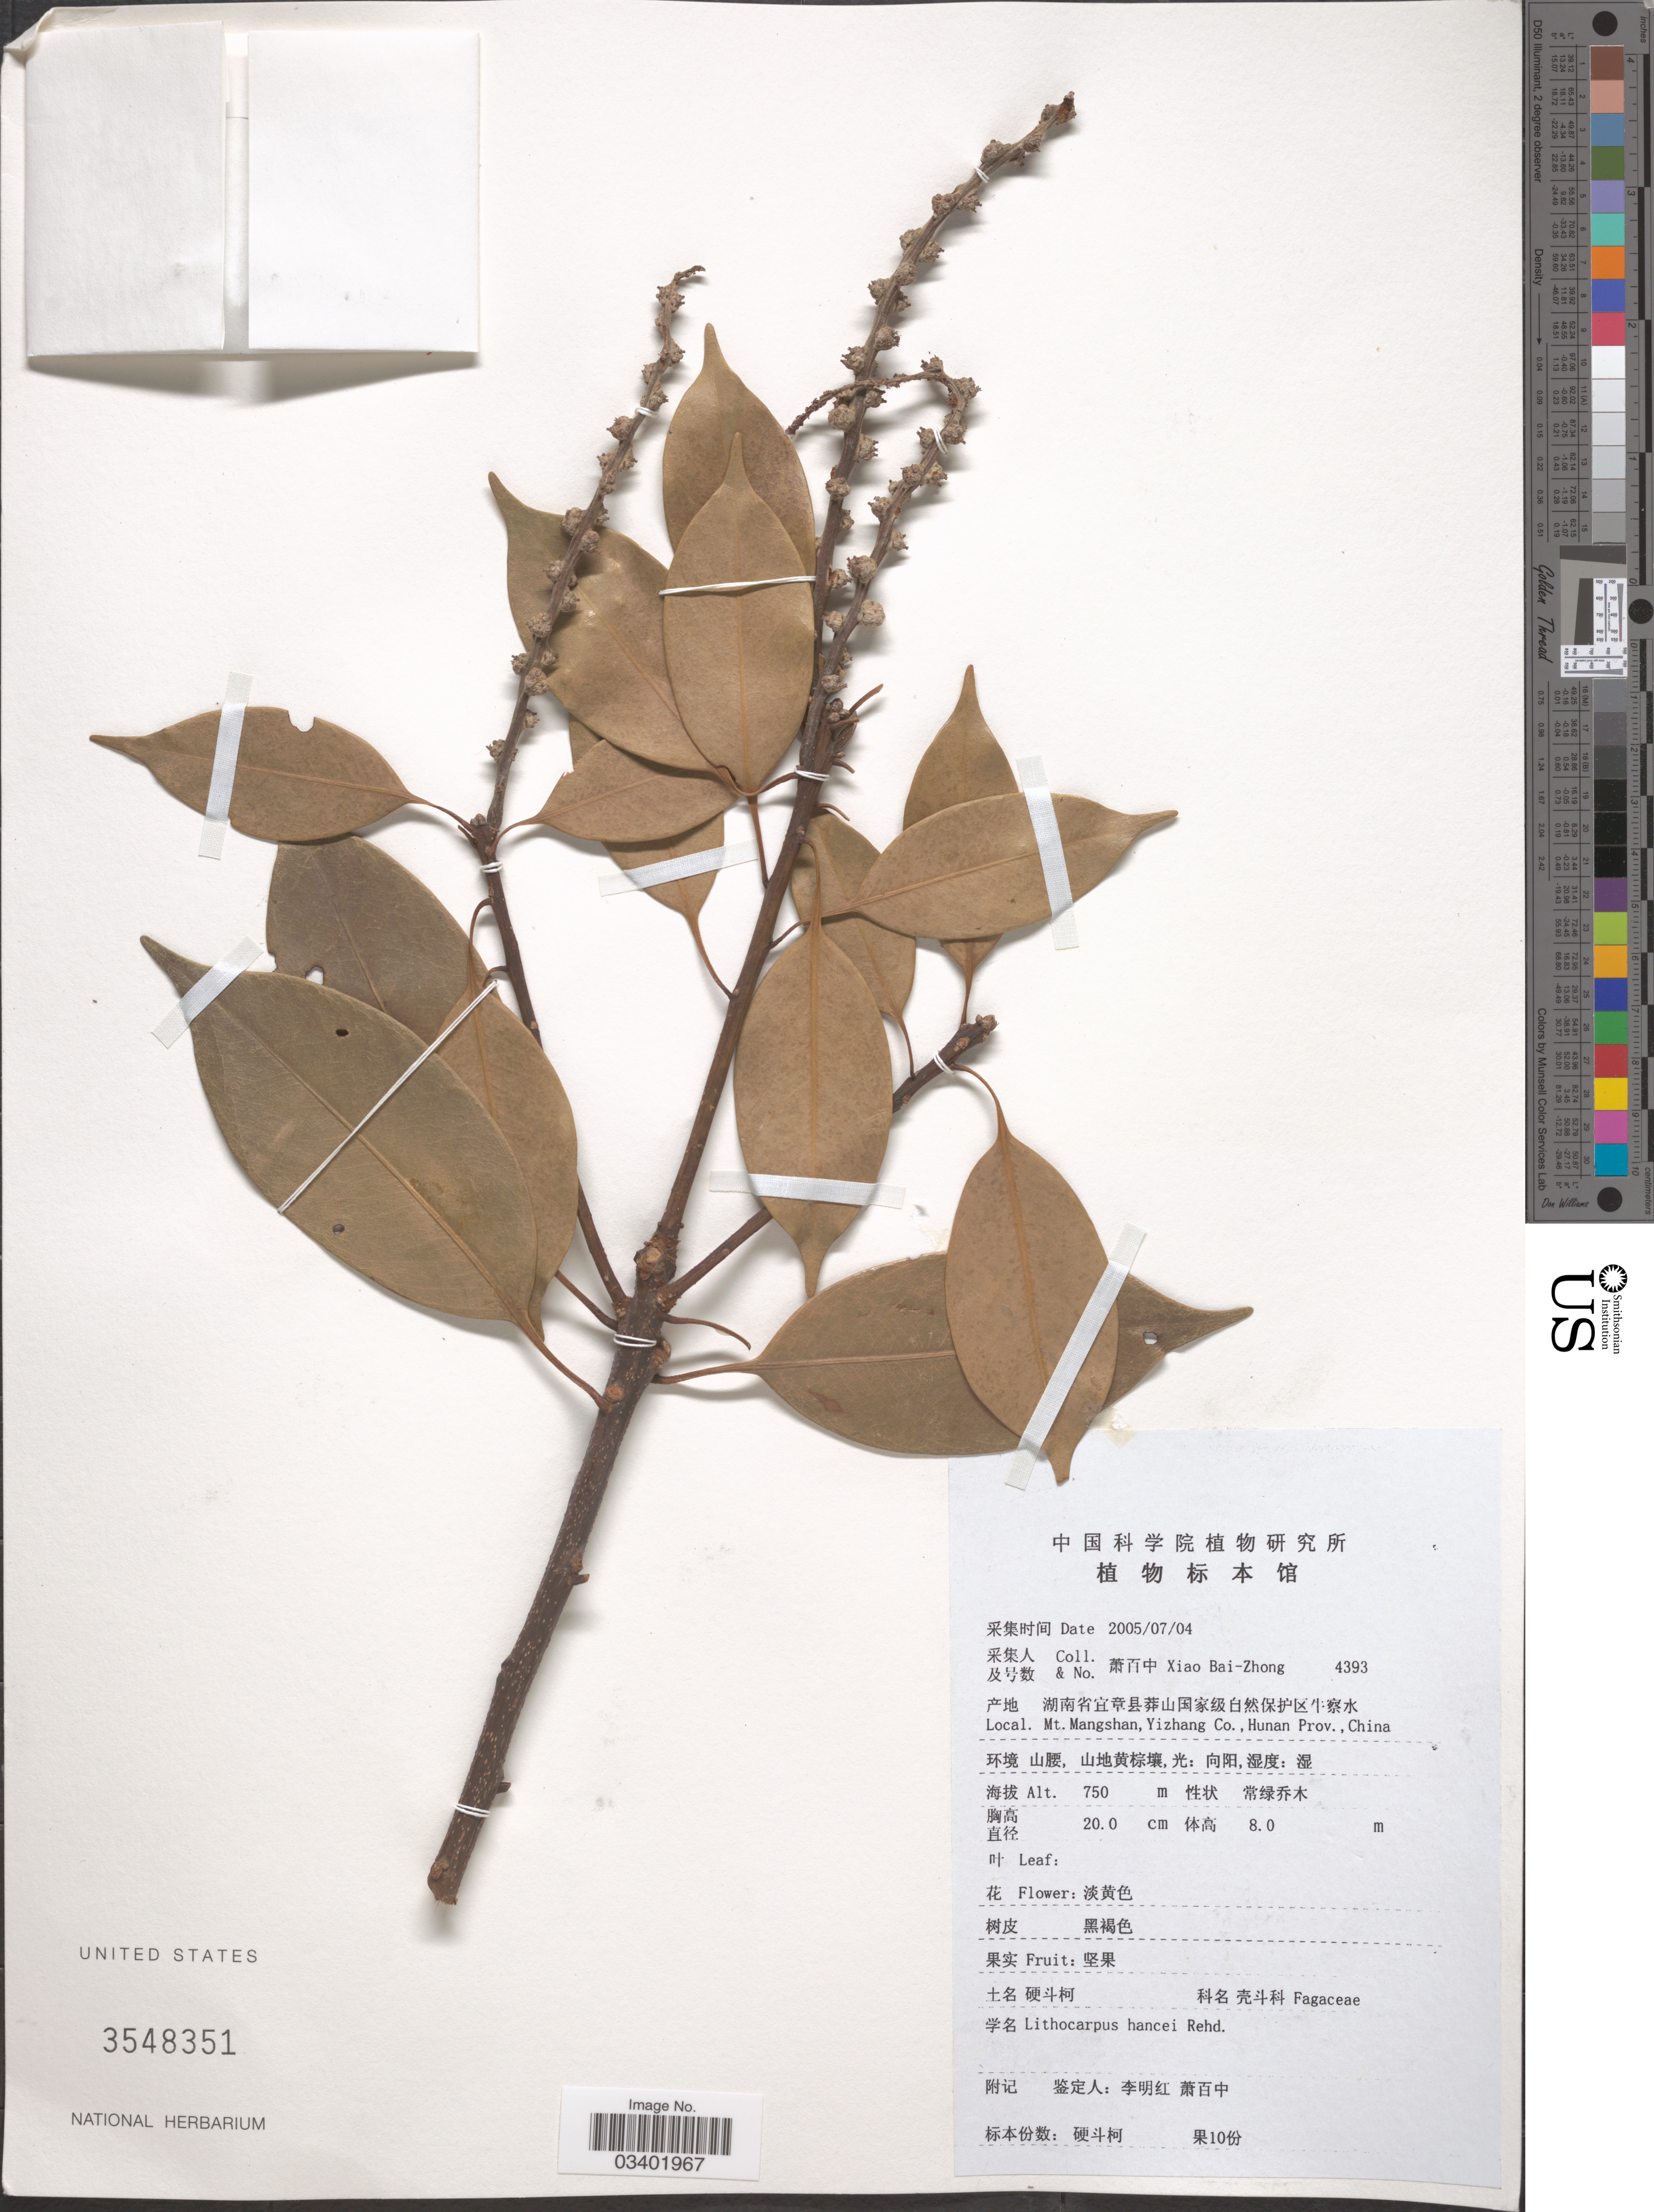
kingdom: Plantae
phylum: Tracheophyta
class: Magnoliopsida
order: Fagales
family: Fagaceae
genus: Lithocarpus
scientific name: Lithocarpus hancei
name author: (Benth.) Rehder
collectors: B. Z. Xiao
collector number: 4393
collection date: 2005-07-04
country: China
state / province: Hunan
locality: Mt. Mangshan, Yizhang Co.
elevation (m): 750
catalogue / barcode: US 3548351